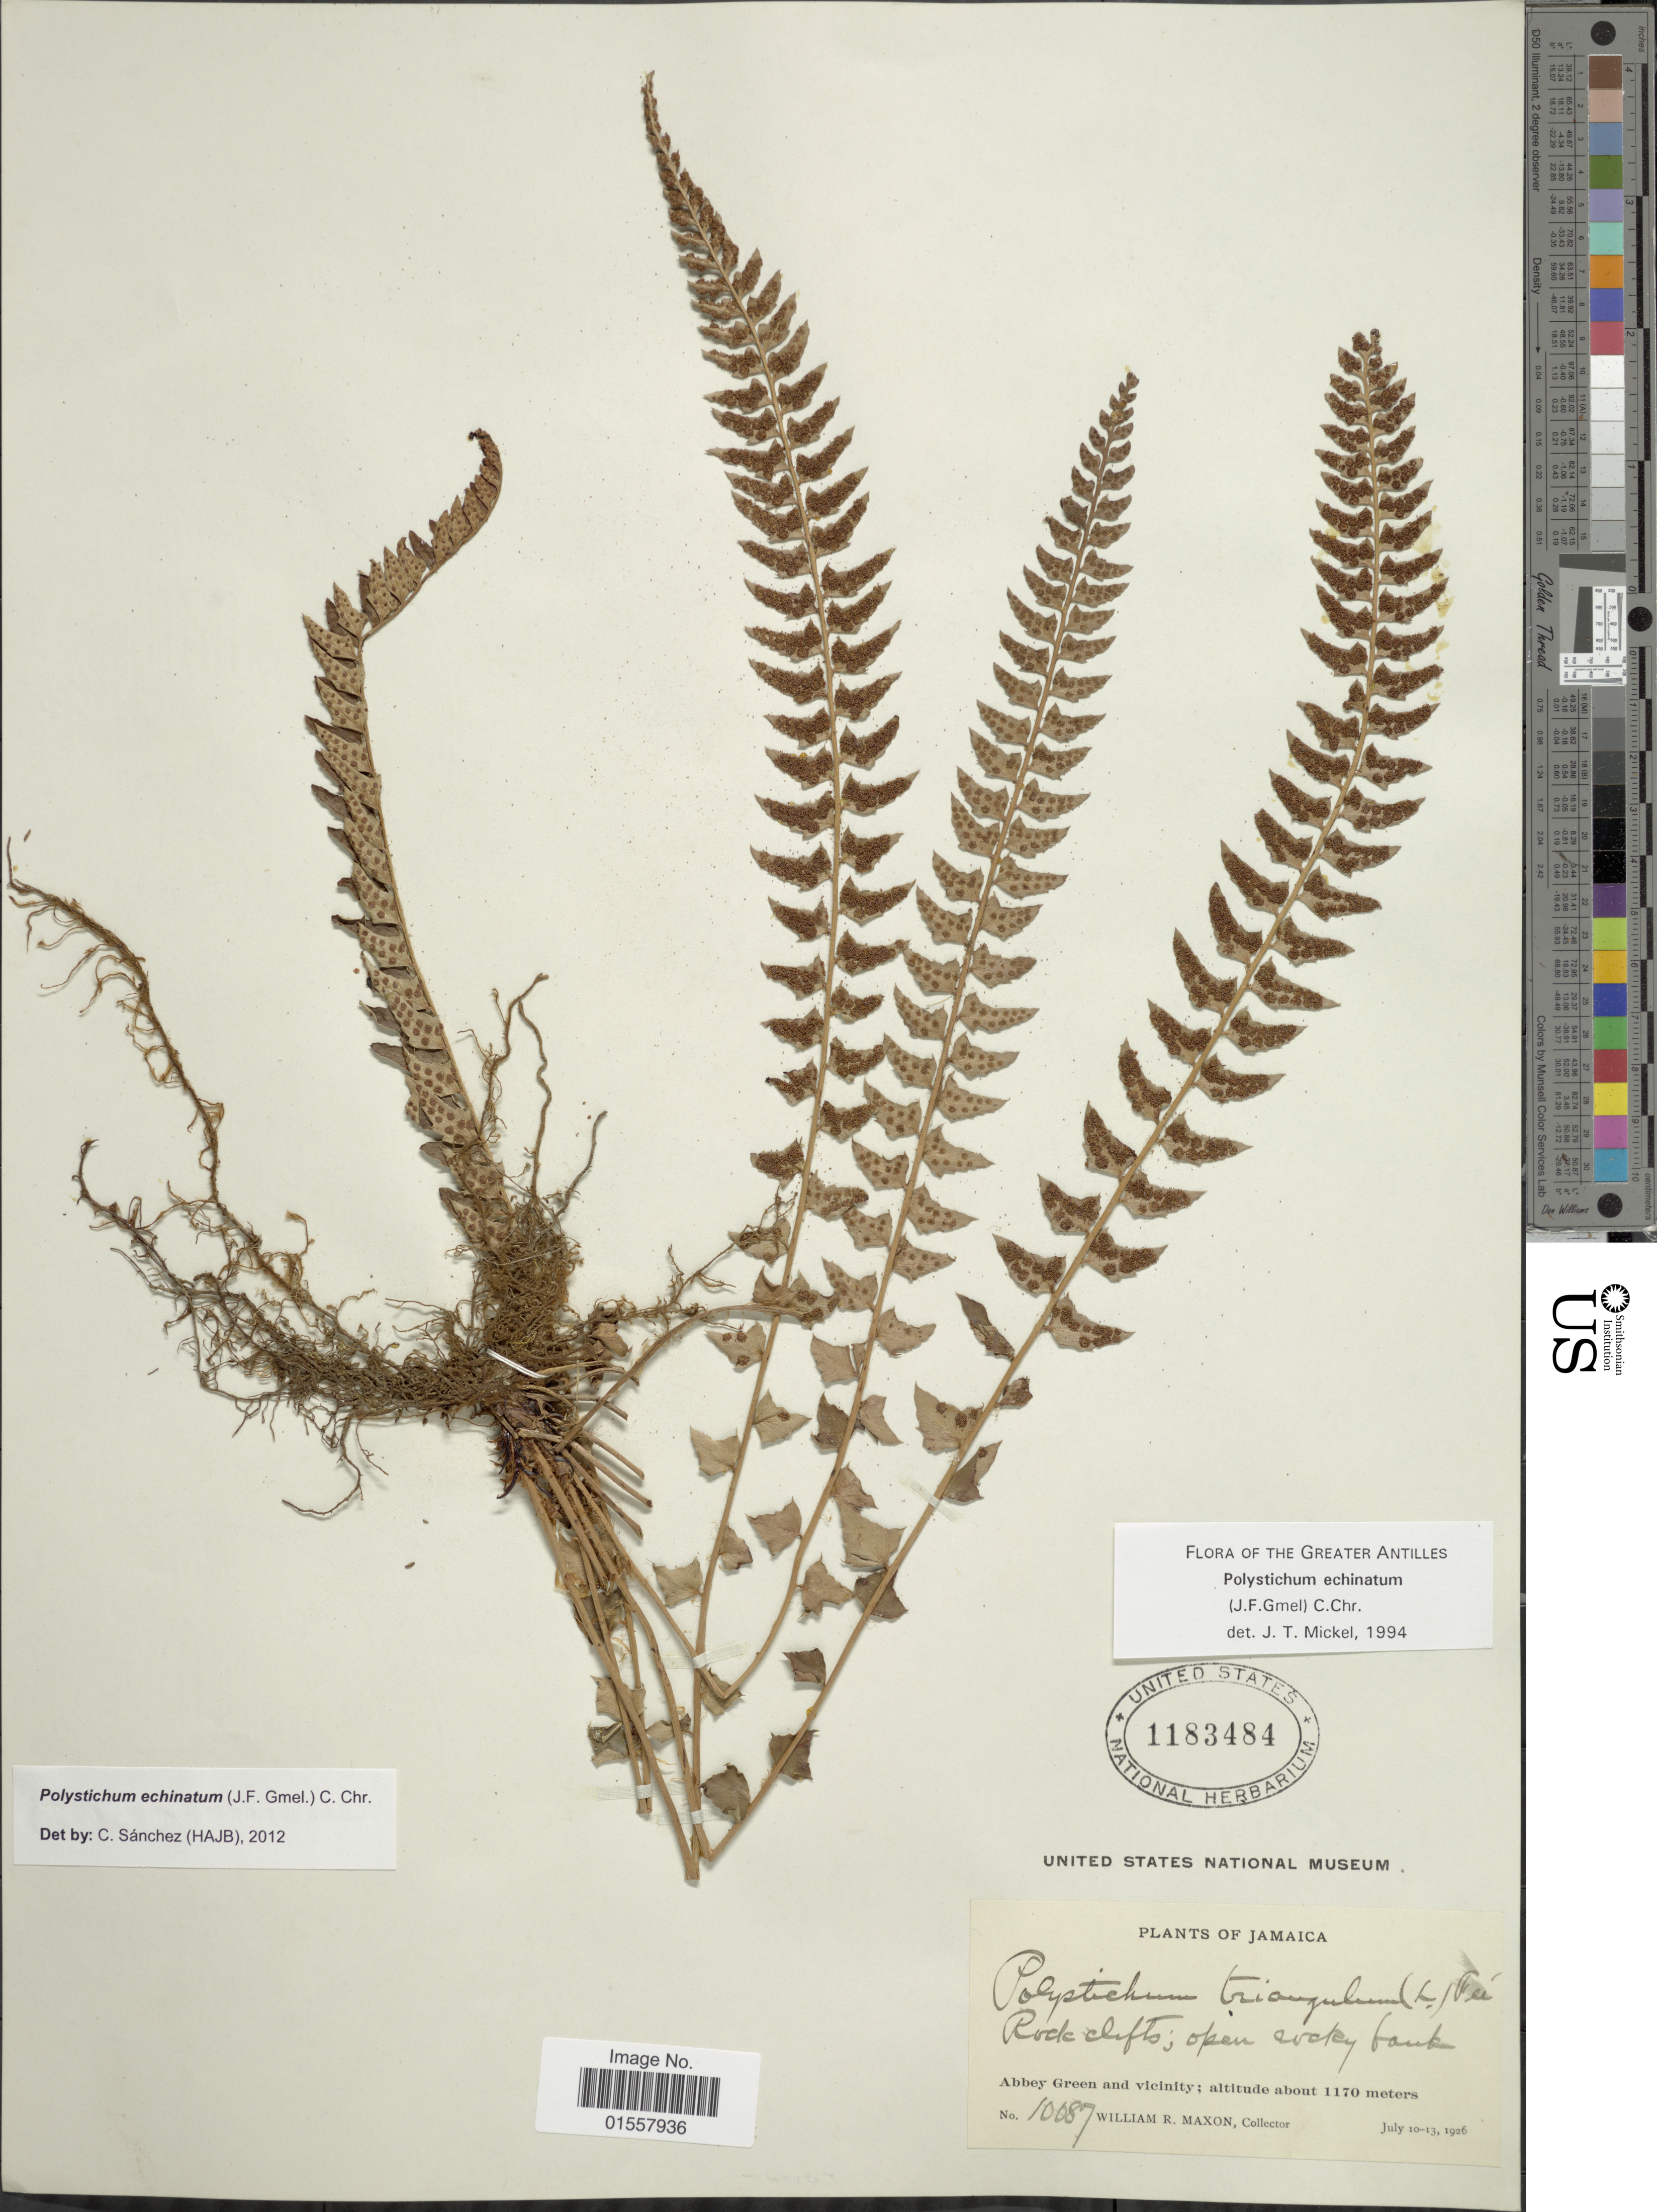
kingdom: Plantae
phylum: Tracheophyta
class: Polypodiopsida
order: Polypodiales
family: Dryopteridaceae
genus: Polystichum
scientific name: Polystichum echinatum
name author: (J.F. Gmel.) C. Chr.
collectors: W. R. Maxon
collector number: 10087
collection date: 1926-07-10/1926-07-13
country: Jamaica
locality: Abbey Green and vicinity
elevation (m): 1170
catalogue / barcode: US 1183484